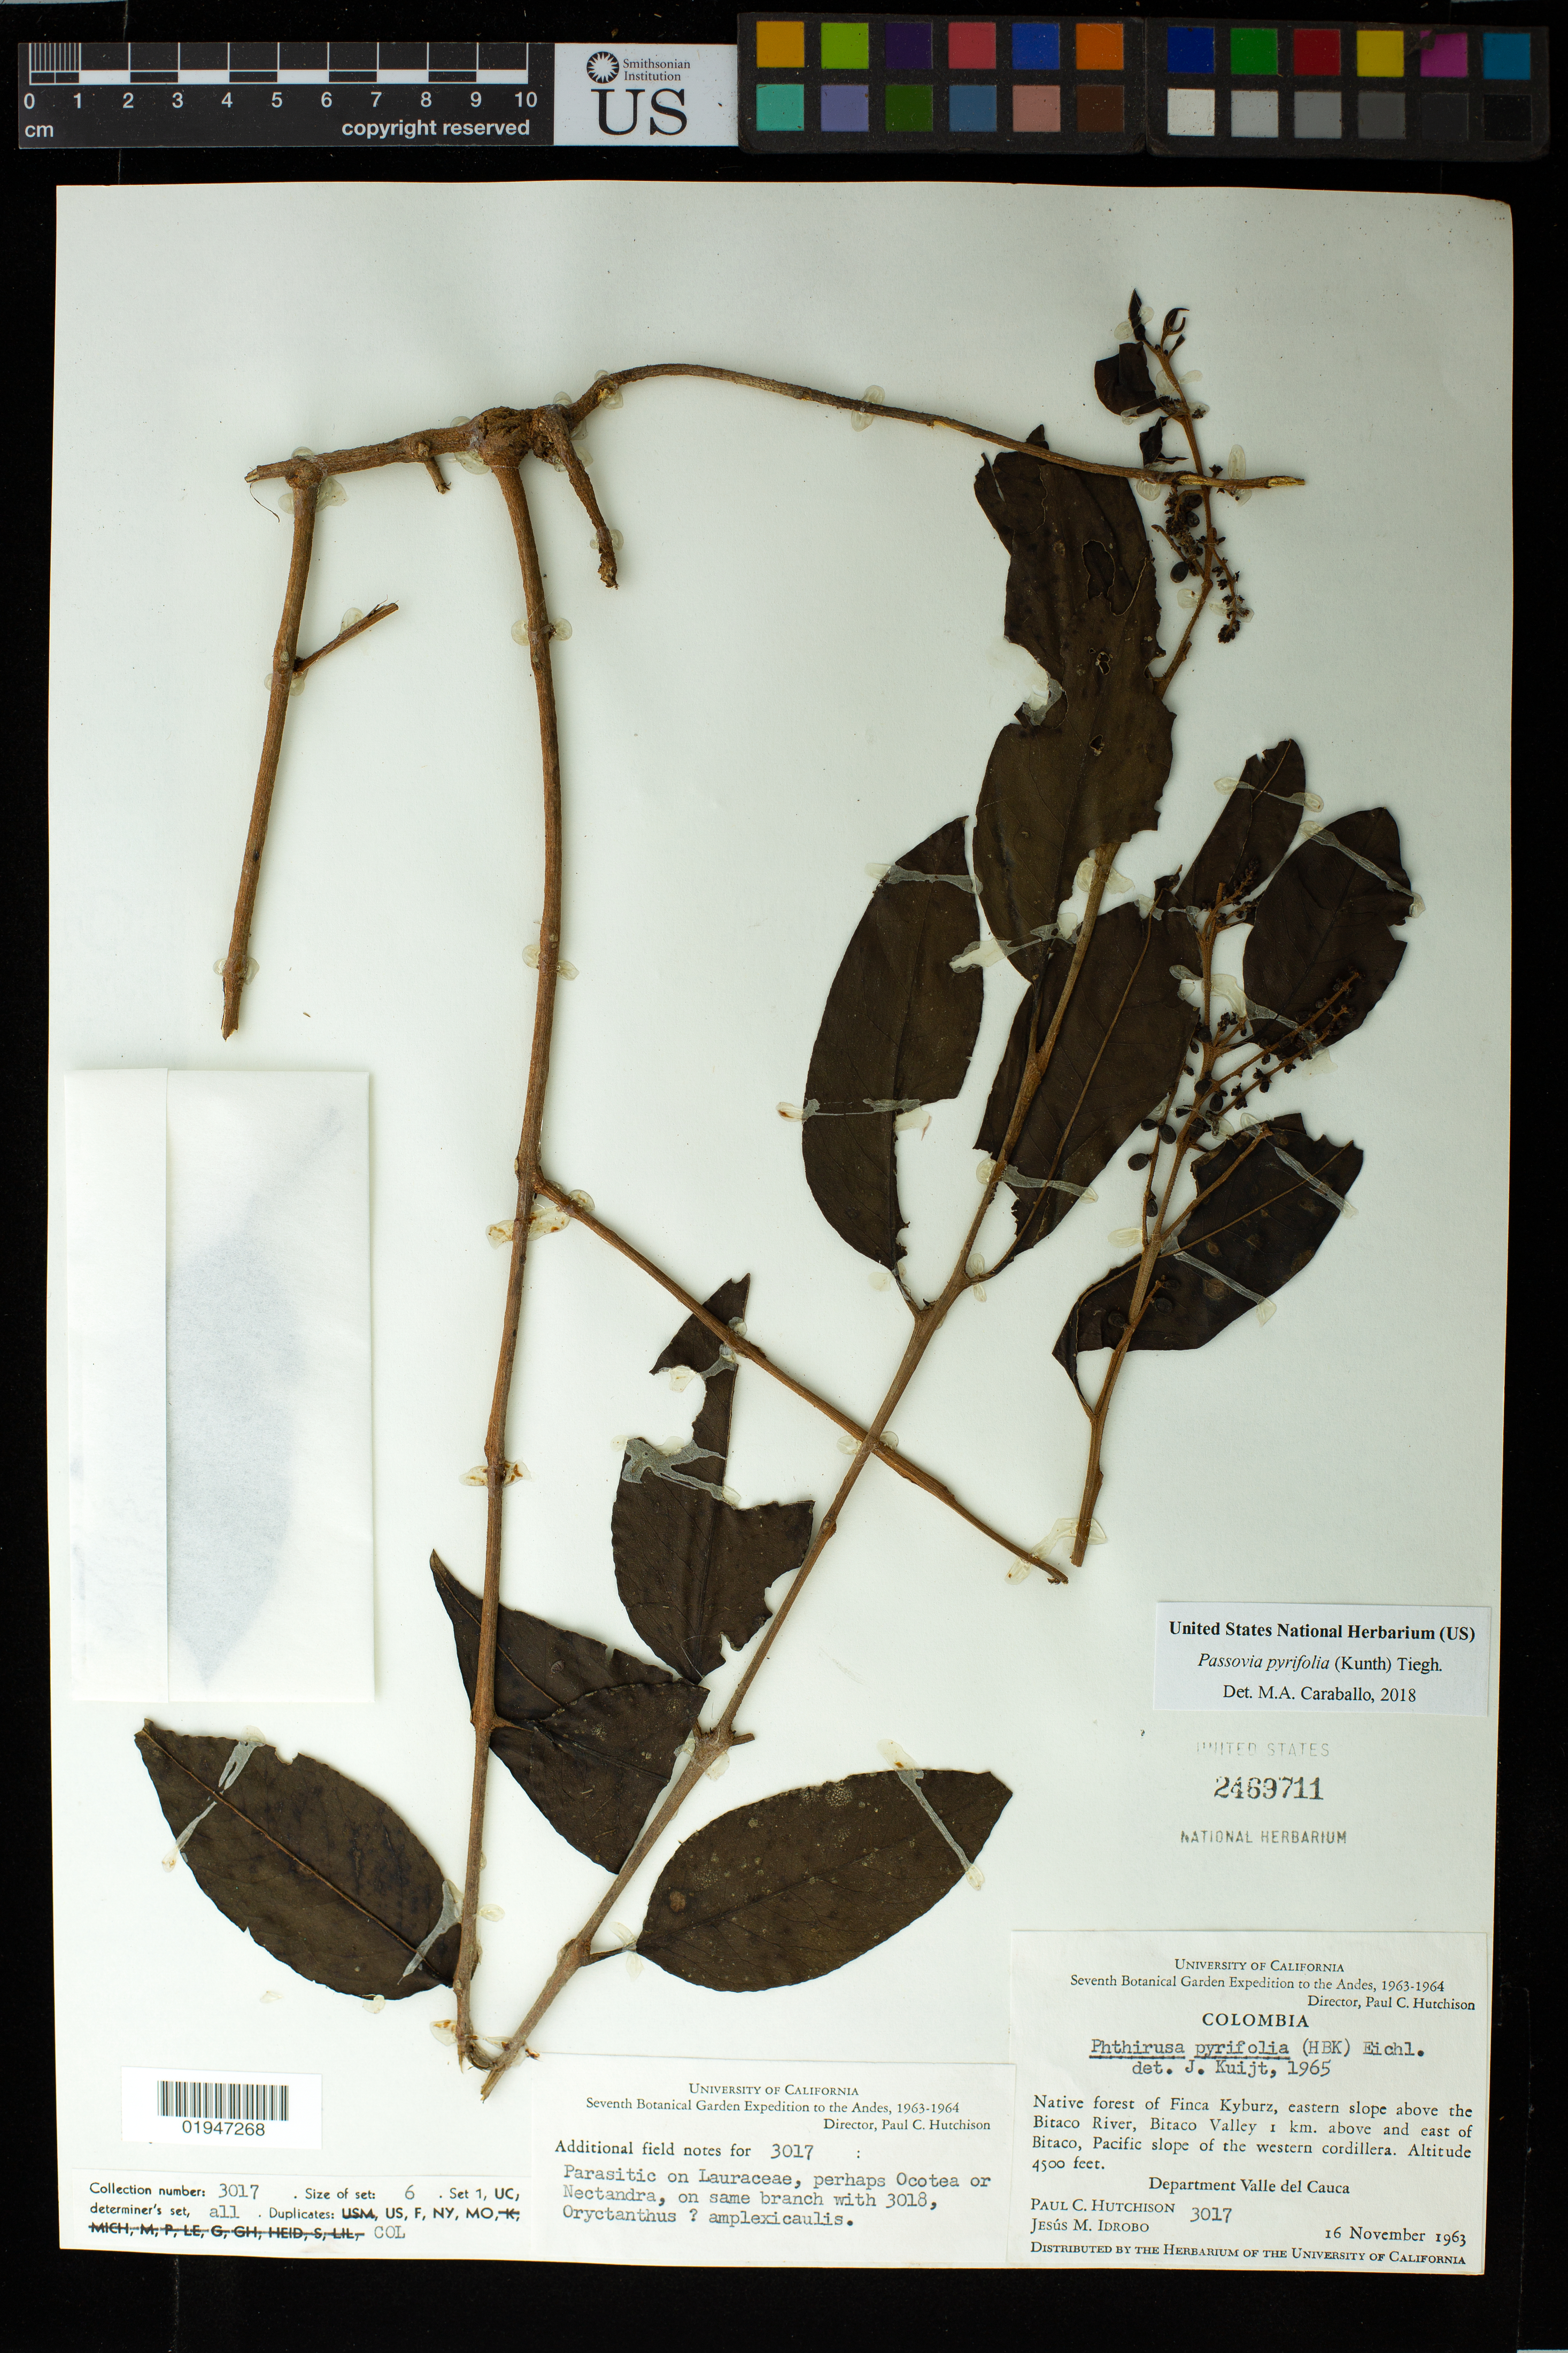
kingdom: Plantae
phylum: Tracheophyta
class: Magnoliopsida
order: Santalales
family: Loranthaceae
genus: Passovia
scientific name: Passovia pyrifolia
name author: (Kunth) Tiegh.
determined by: Caraballo-Ortiz, Marcos A., (MISS), University of Mississippi (UNITED STATES)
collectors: P. C. Hutchison & J. M. Idrobo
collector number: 3017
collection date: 1963-11-16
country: Colombia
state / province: Valle del Cauca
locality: Native forest of Finca Kyburz, eastern slope above the Bitaco River, Bitaco Valley, 1 km above and E of Bitaco, Pacific slope of the western cordillera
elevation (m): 1372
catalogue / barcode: US 2469711